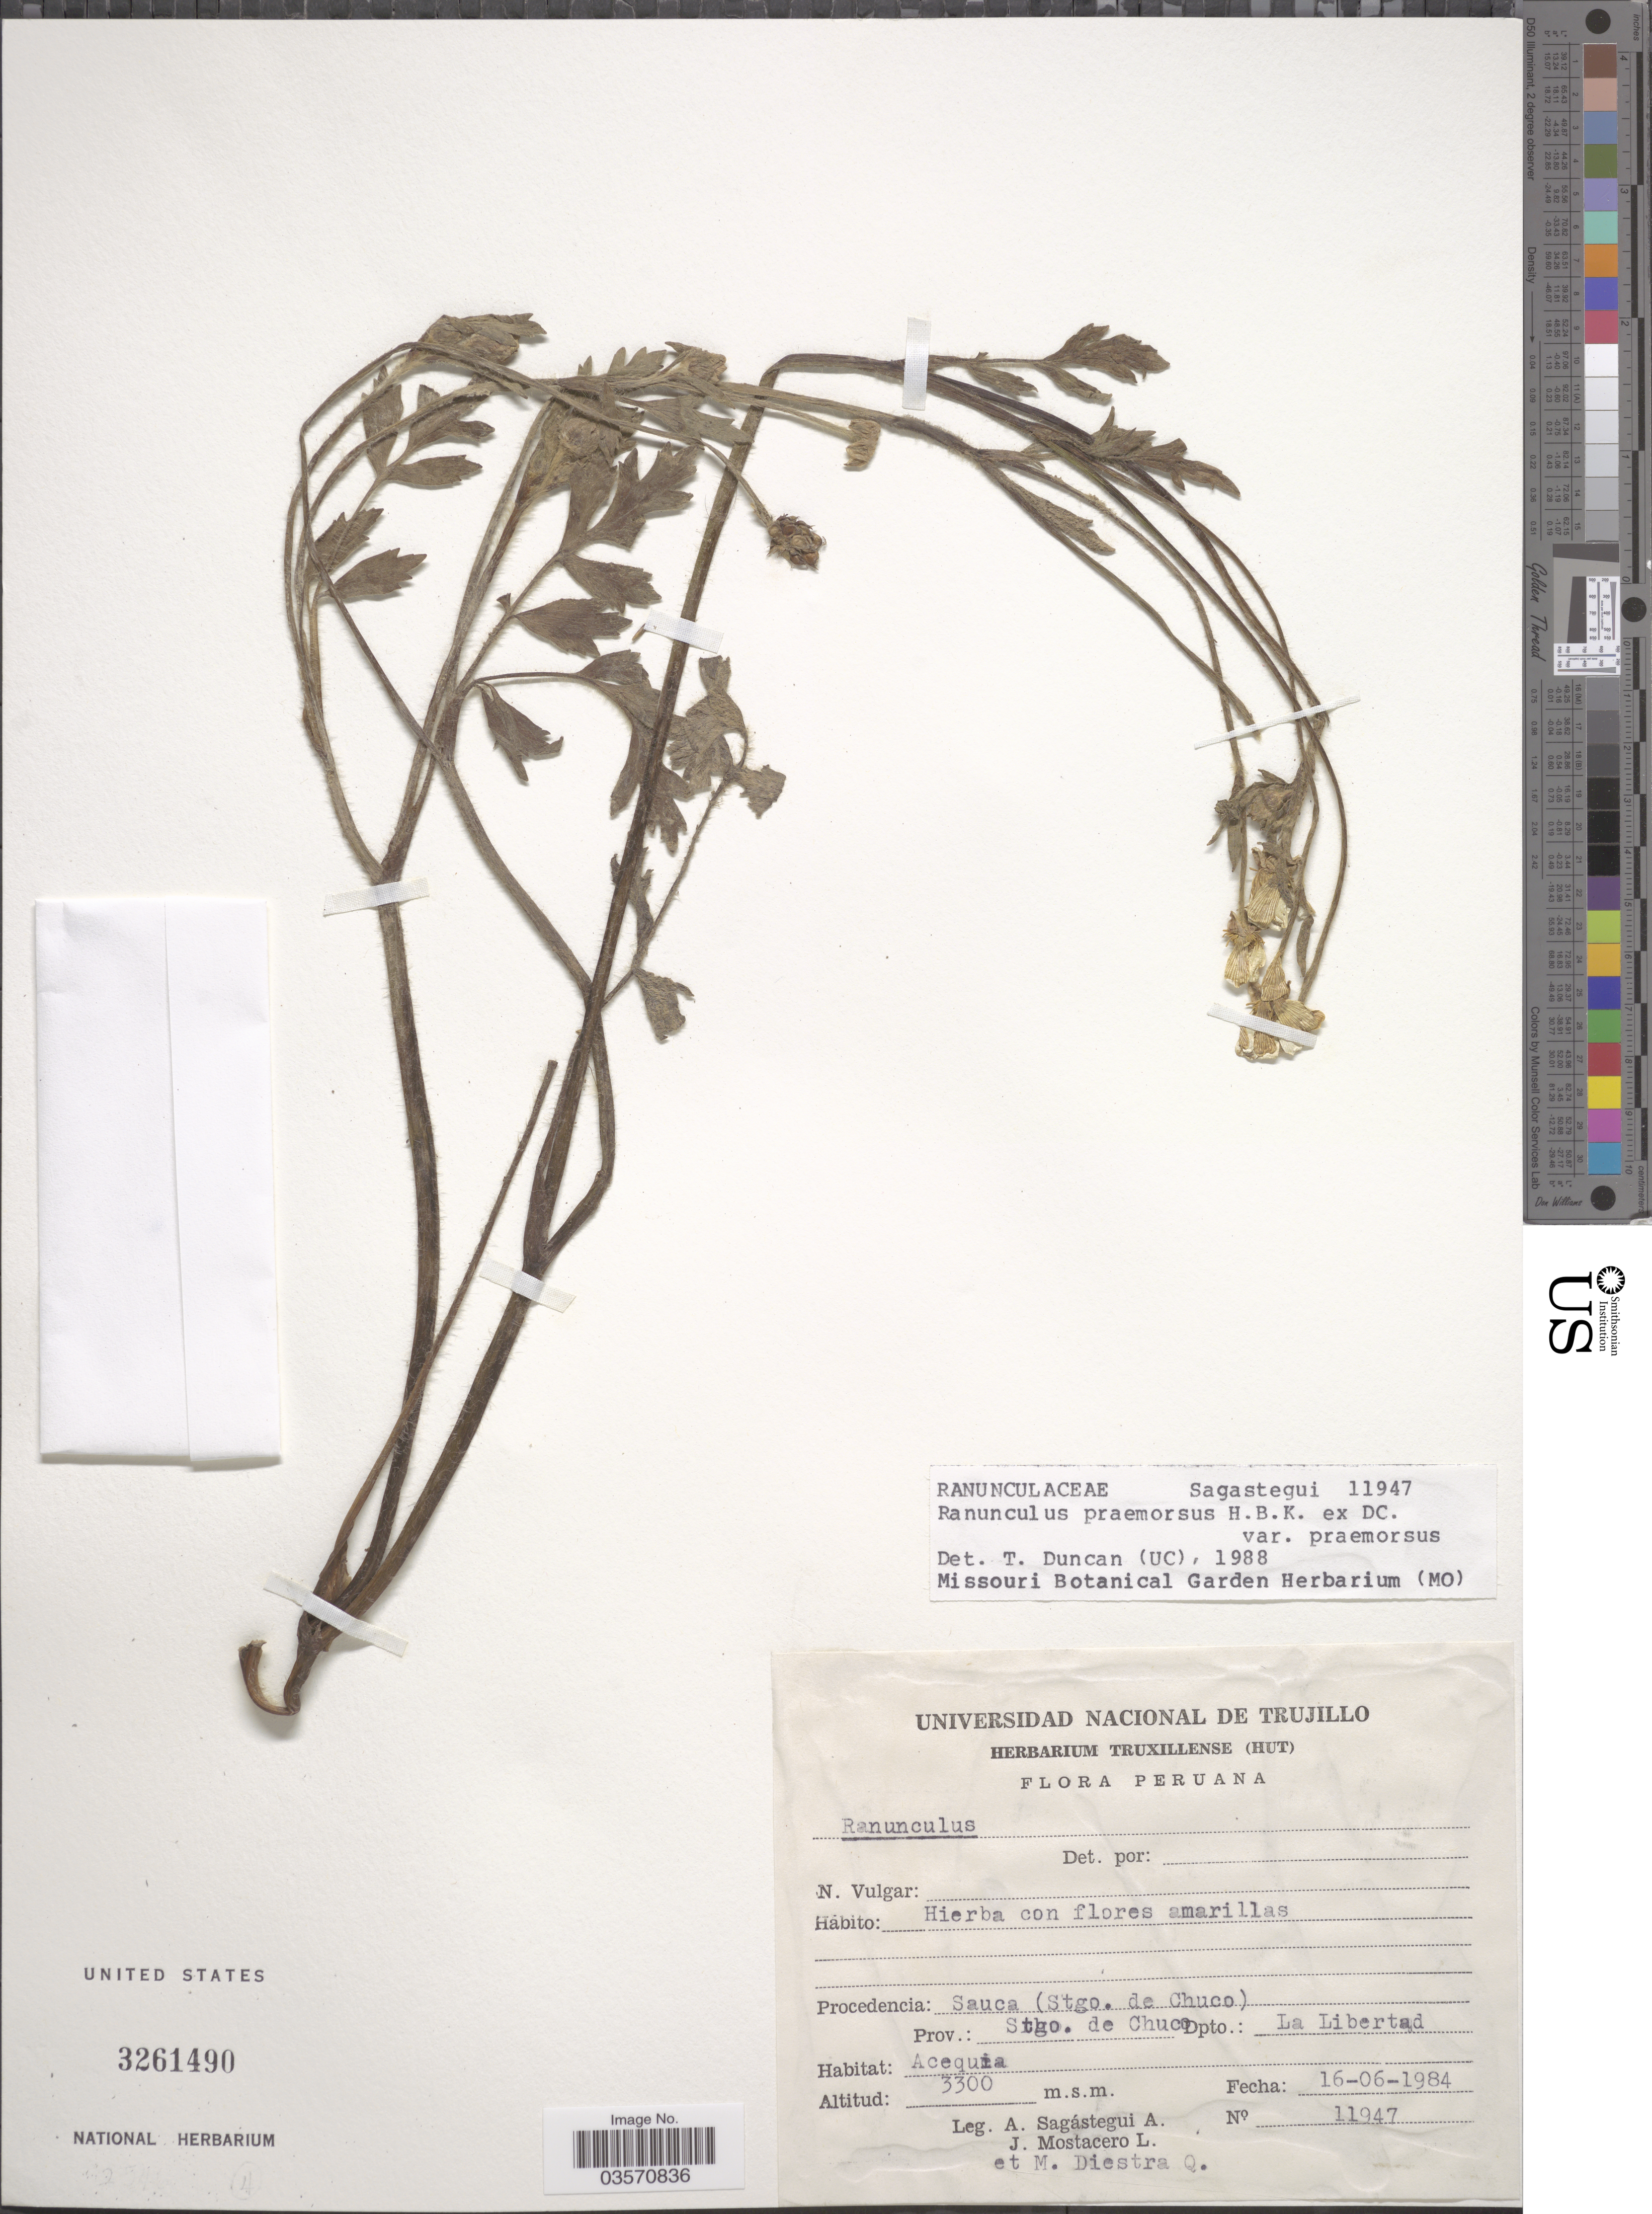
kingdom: Plantae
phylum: Tracheophyta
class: Magnoliopsida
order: Ranunculales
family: Ranunculaceae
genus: Ranunculus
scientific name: Ranunculus praemorsus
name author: Kunth ex DC.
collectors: A. Sagástegui A., J. Mostacero L. & M. Diestra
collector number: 11947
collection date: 1984-06-16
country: Peru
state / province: La Libertad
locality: Procedencia: Sauca (Stgo. de Chuco). Prov.: Stgo. de Chuco. Dpto.: La Libertad.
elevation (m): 3300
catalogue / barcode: US 3261490